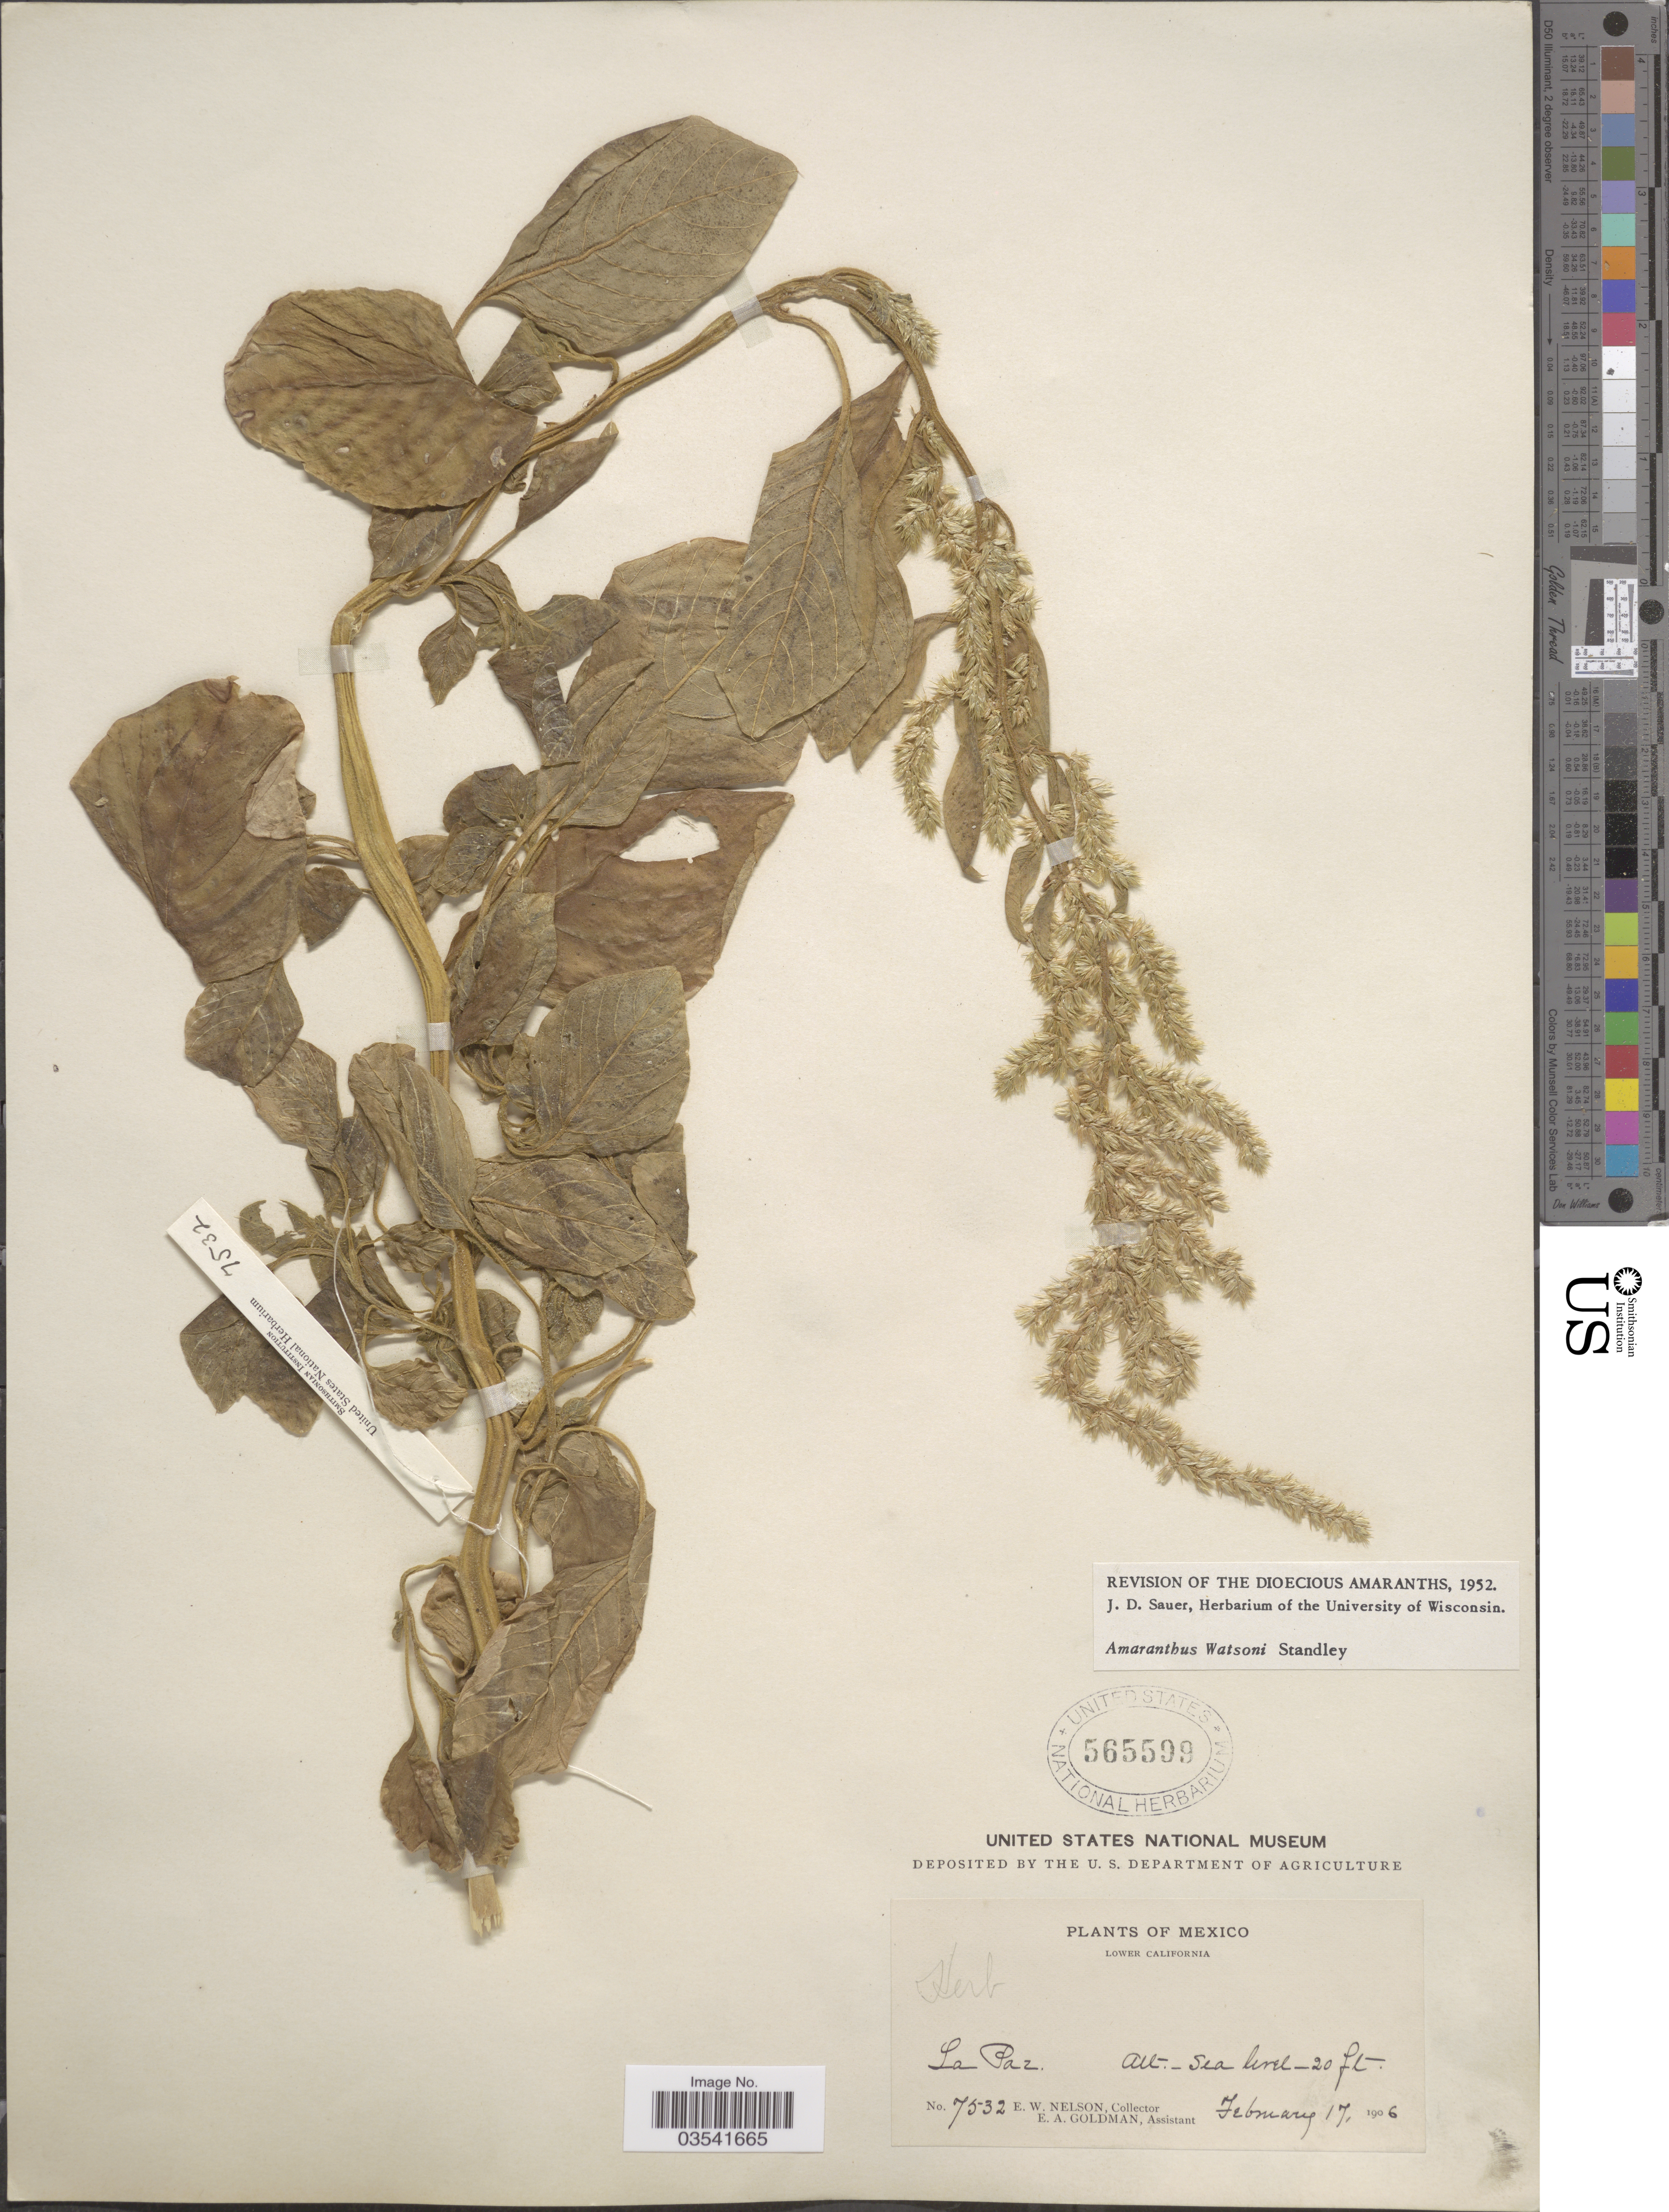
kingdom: Plantae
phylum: Tracheophyta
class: Magnoliopsida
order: Caryophyllales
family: Amaranthaceae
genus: Amaranthus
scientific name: Amaranthus watsonii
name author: Standl.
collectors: E. W. Nelson & E. A. Goldman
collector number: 7532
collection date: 1906-02-17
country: Mexico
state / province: Baja California Sur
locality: Lower California. La Paz.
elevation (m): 0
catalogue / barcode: US 565599